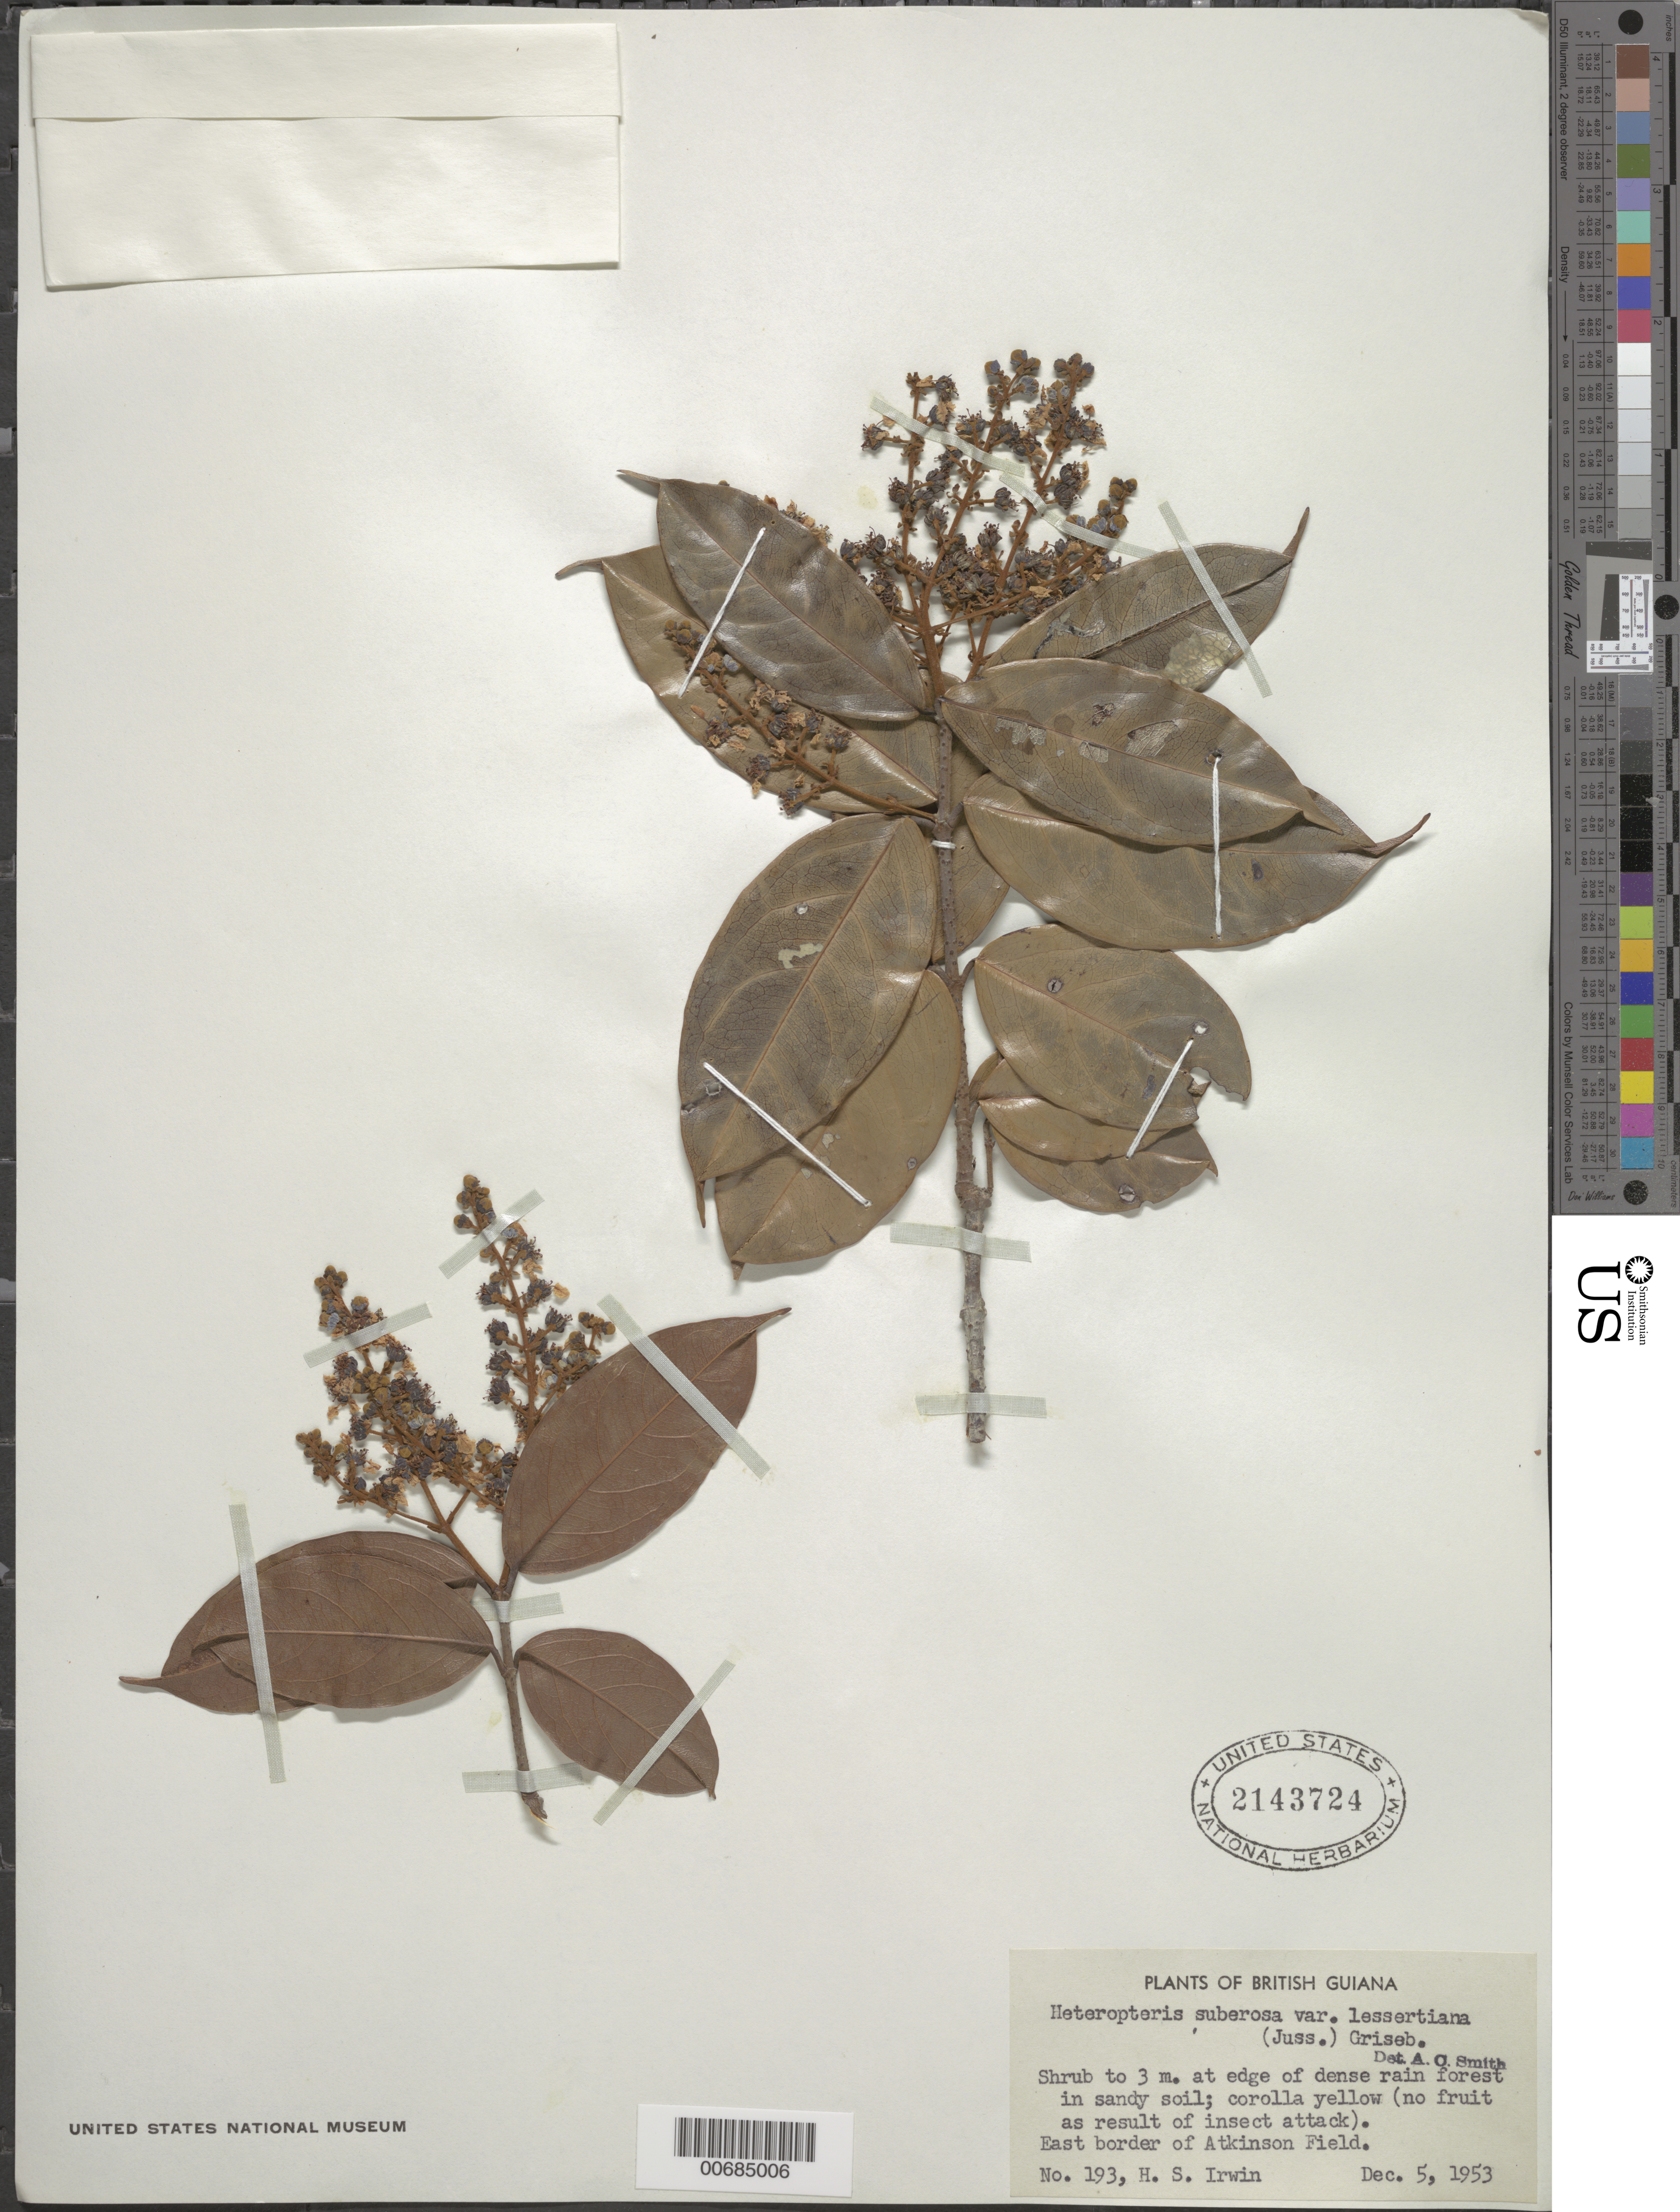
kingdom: Plantae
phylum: Tracheophyta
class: Magnoliopsida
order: Malpighiales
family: Malpighiaceae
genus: Heteropterys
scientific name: Heteropterys suberosa var. lessertiana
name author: (A. Juss.) A. Juss. ex Griseb.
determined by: Smith, A. C.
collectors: H. Irwin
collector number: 193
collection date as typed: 5-Dec-53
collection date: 1953-12-05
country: Guyana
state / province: Demerara-Mahaica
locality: Atkinson Field, E border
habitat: Edge of dense rainforest in sandy soil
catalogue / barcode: US 2143724